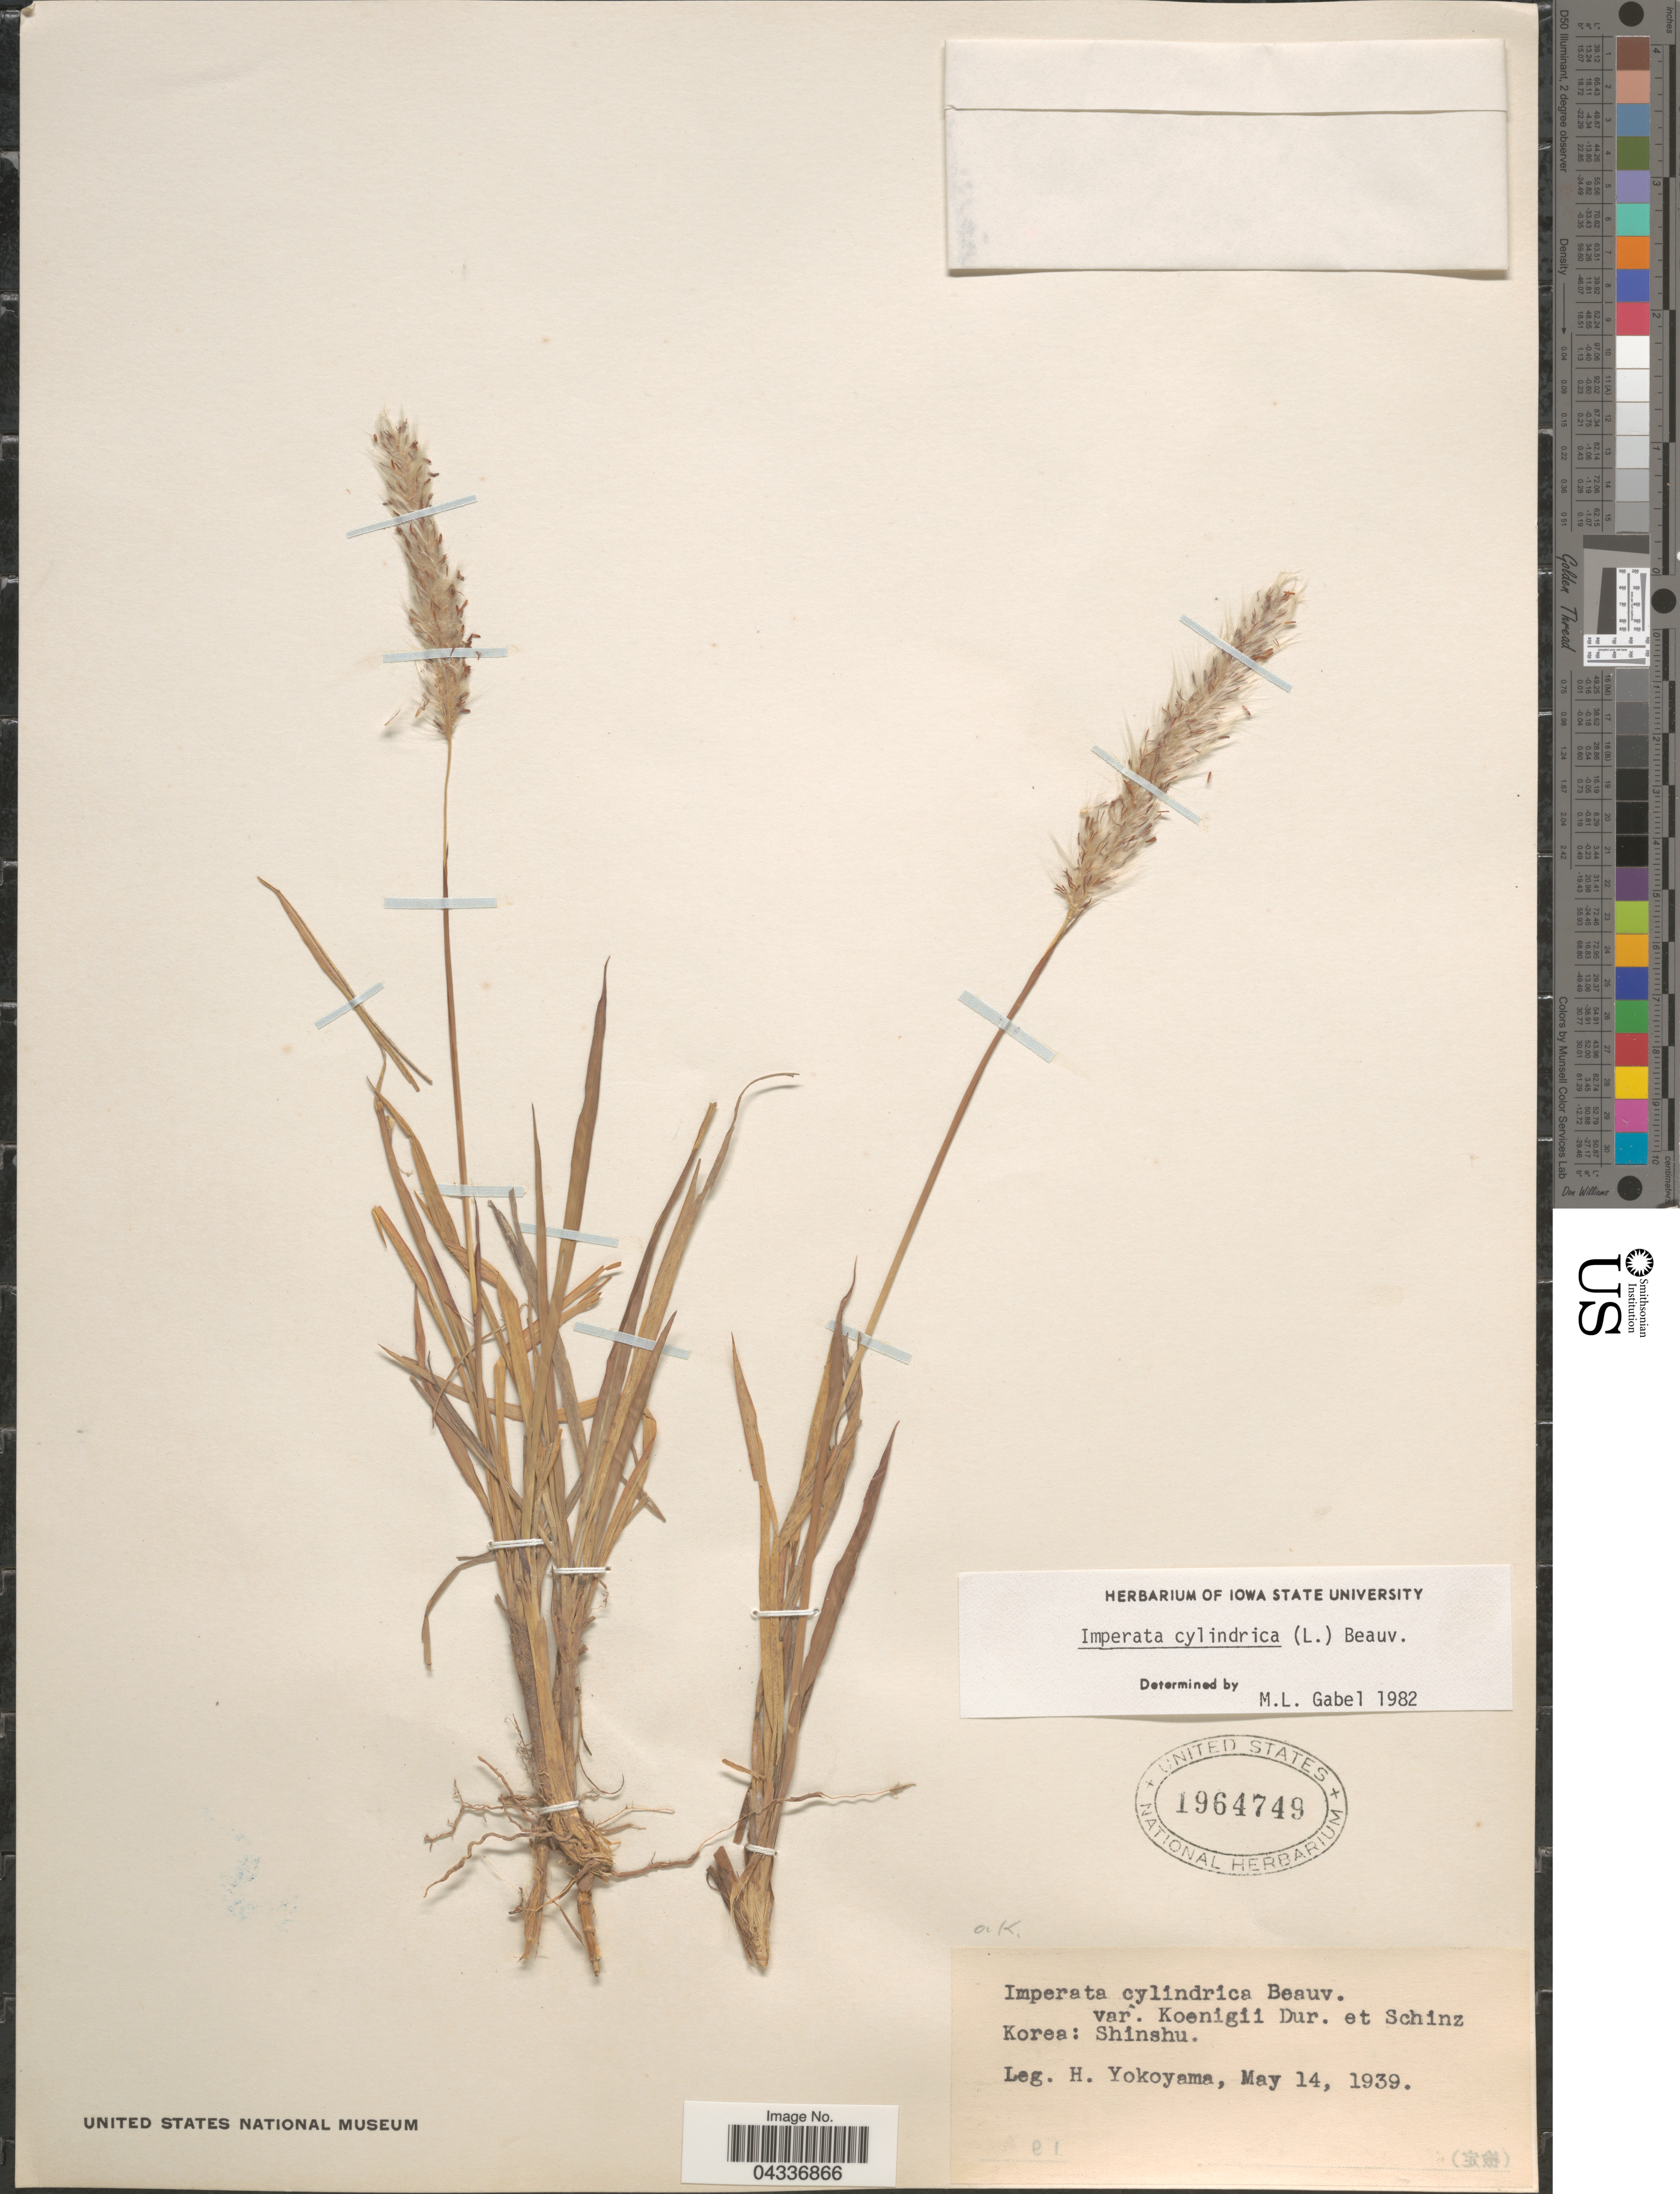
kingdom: Plantae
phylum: Tracheophyta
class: Liliopsida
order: Poales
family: Poaceae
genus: Imperata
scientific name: Imperata cylindrica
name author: (L.) P. Beauv.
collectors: H. Yokoyama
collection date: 1939-05-14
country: North Korea / South Korea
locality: Shinshu.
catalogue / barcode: US 1964749